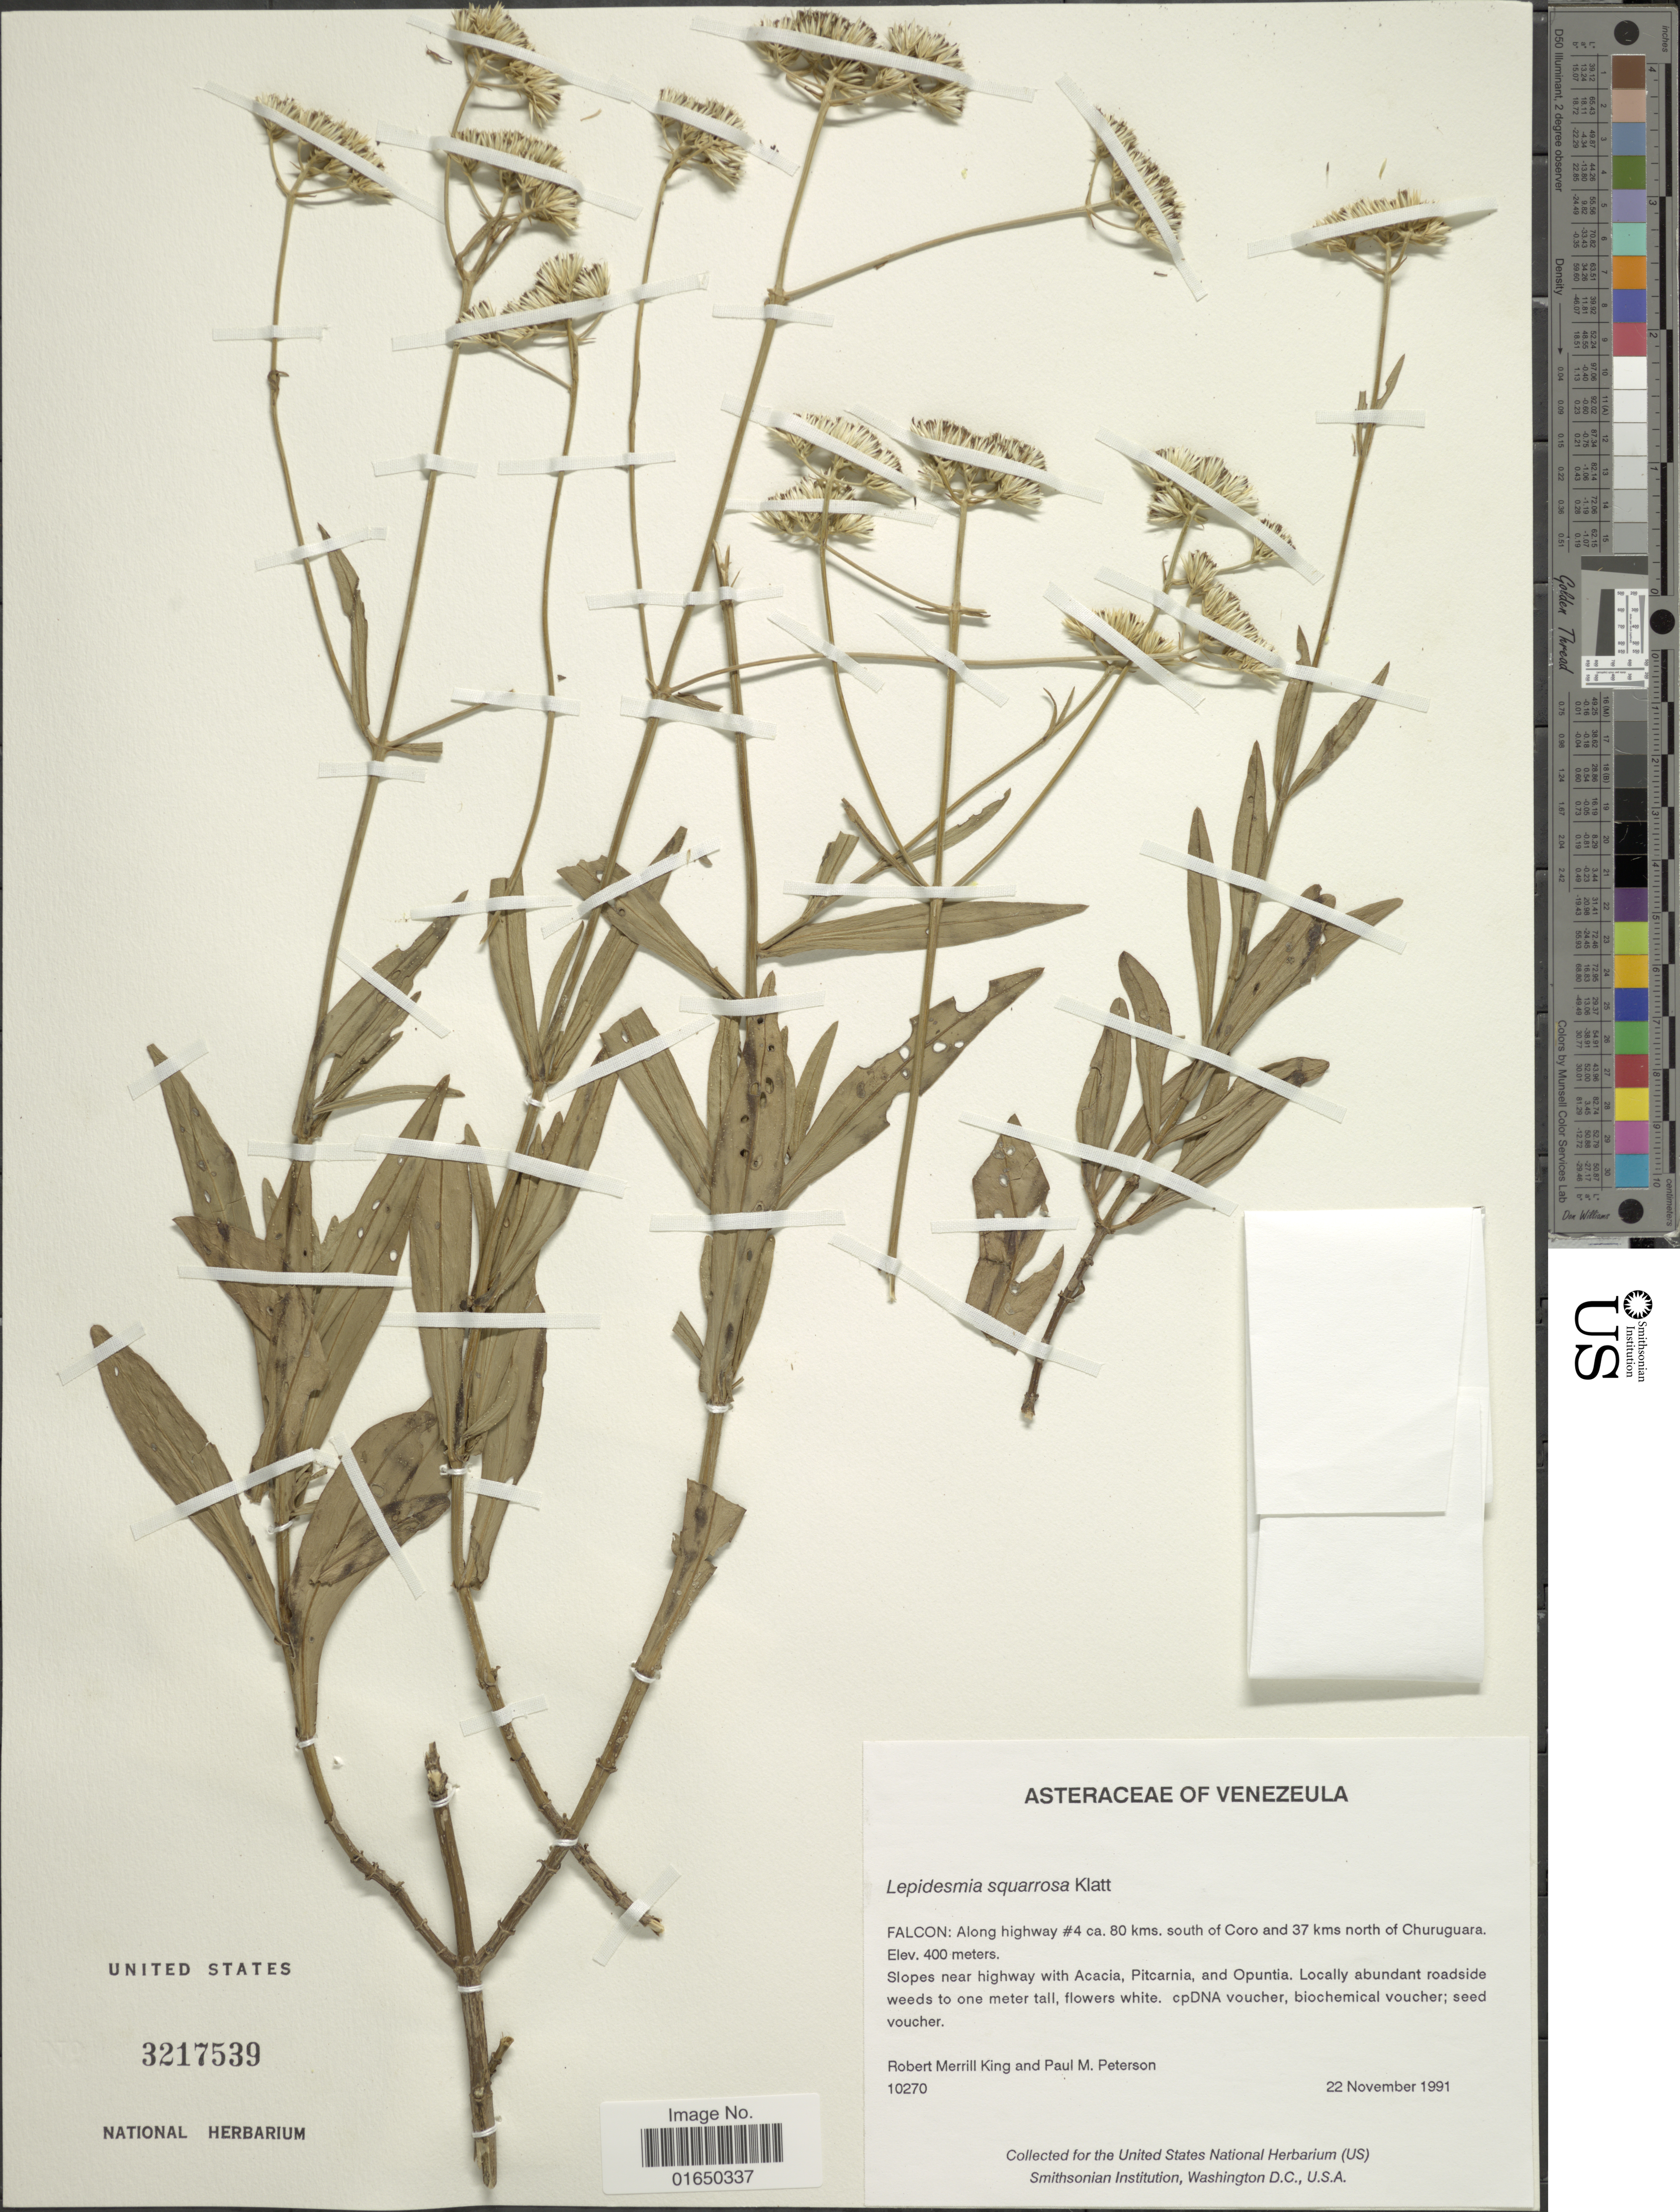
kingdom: Plantae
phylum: Tracheophyta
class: Magnoliopsida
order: Asterales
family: Asteraceae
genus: Lepidesmia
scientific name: Lepidesmia squarrosa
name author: Klatt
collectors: R. M. King & P. M. Peterson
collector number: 10270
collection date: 1991-11-22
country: Venezuela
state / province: Falcón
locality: Along highway #4 ca. 80 kms, south of Coro and 37 kms north of Churuguara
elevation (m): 400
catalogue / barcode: US 3217539